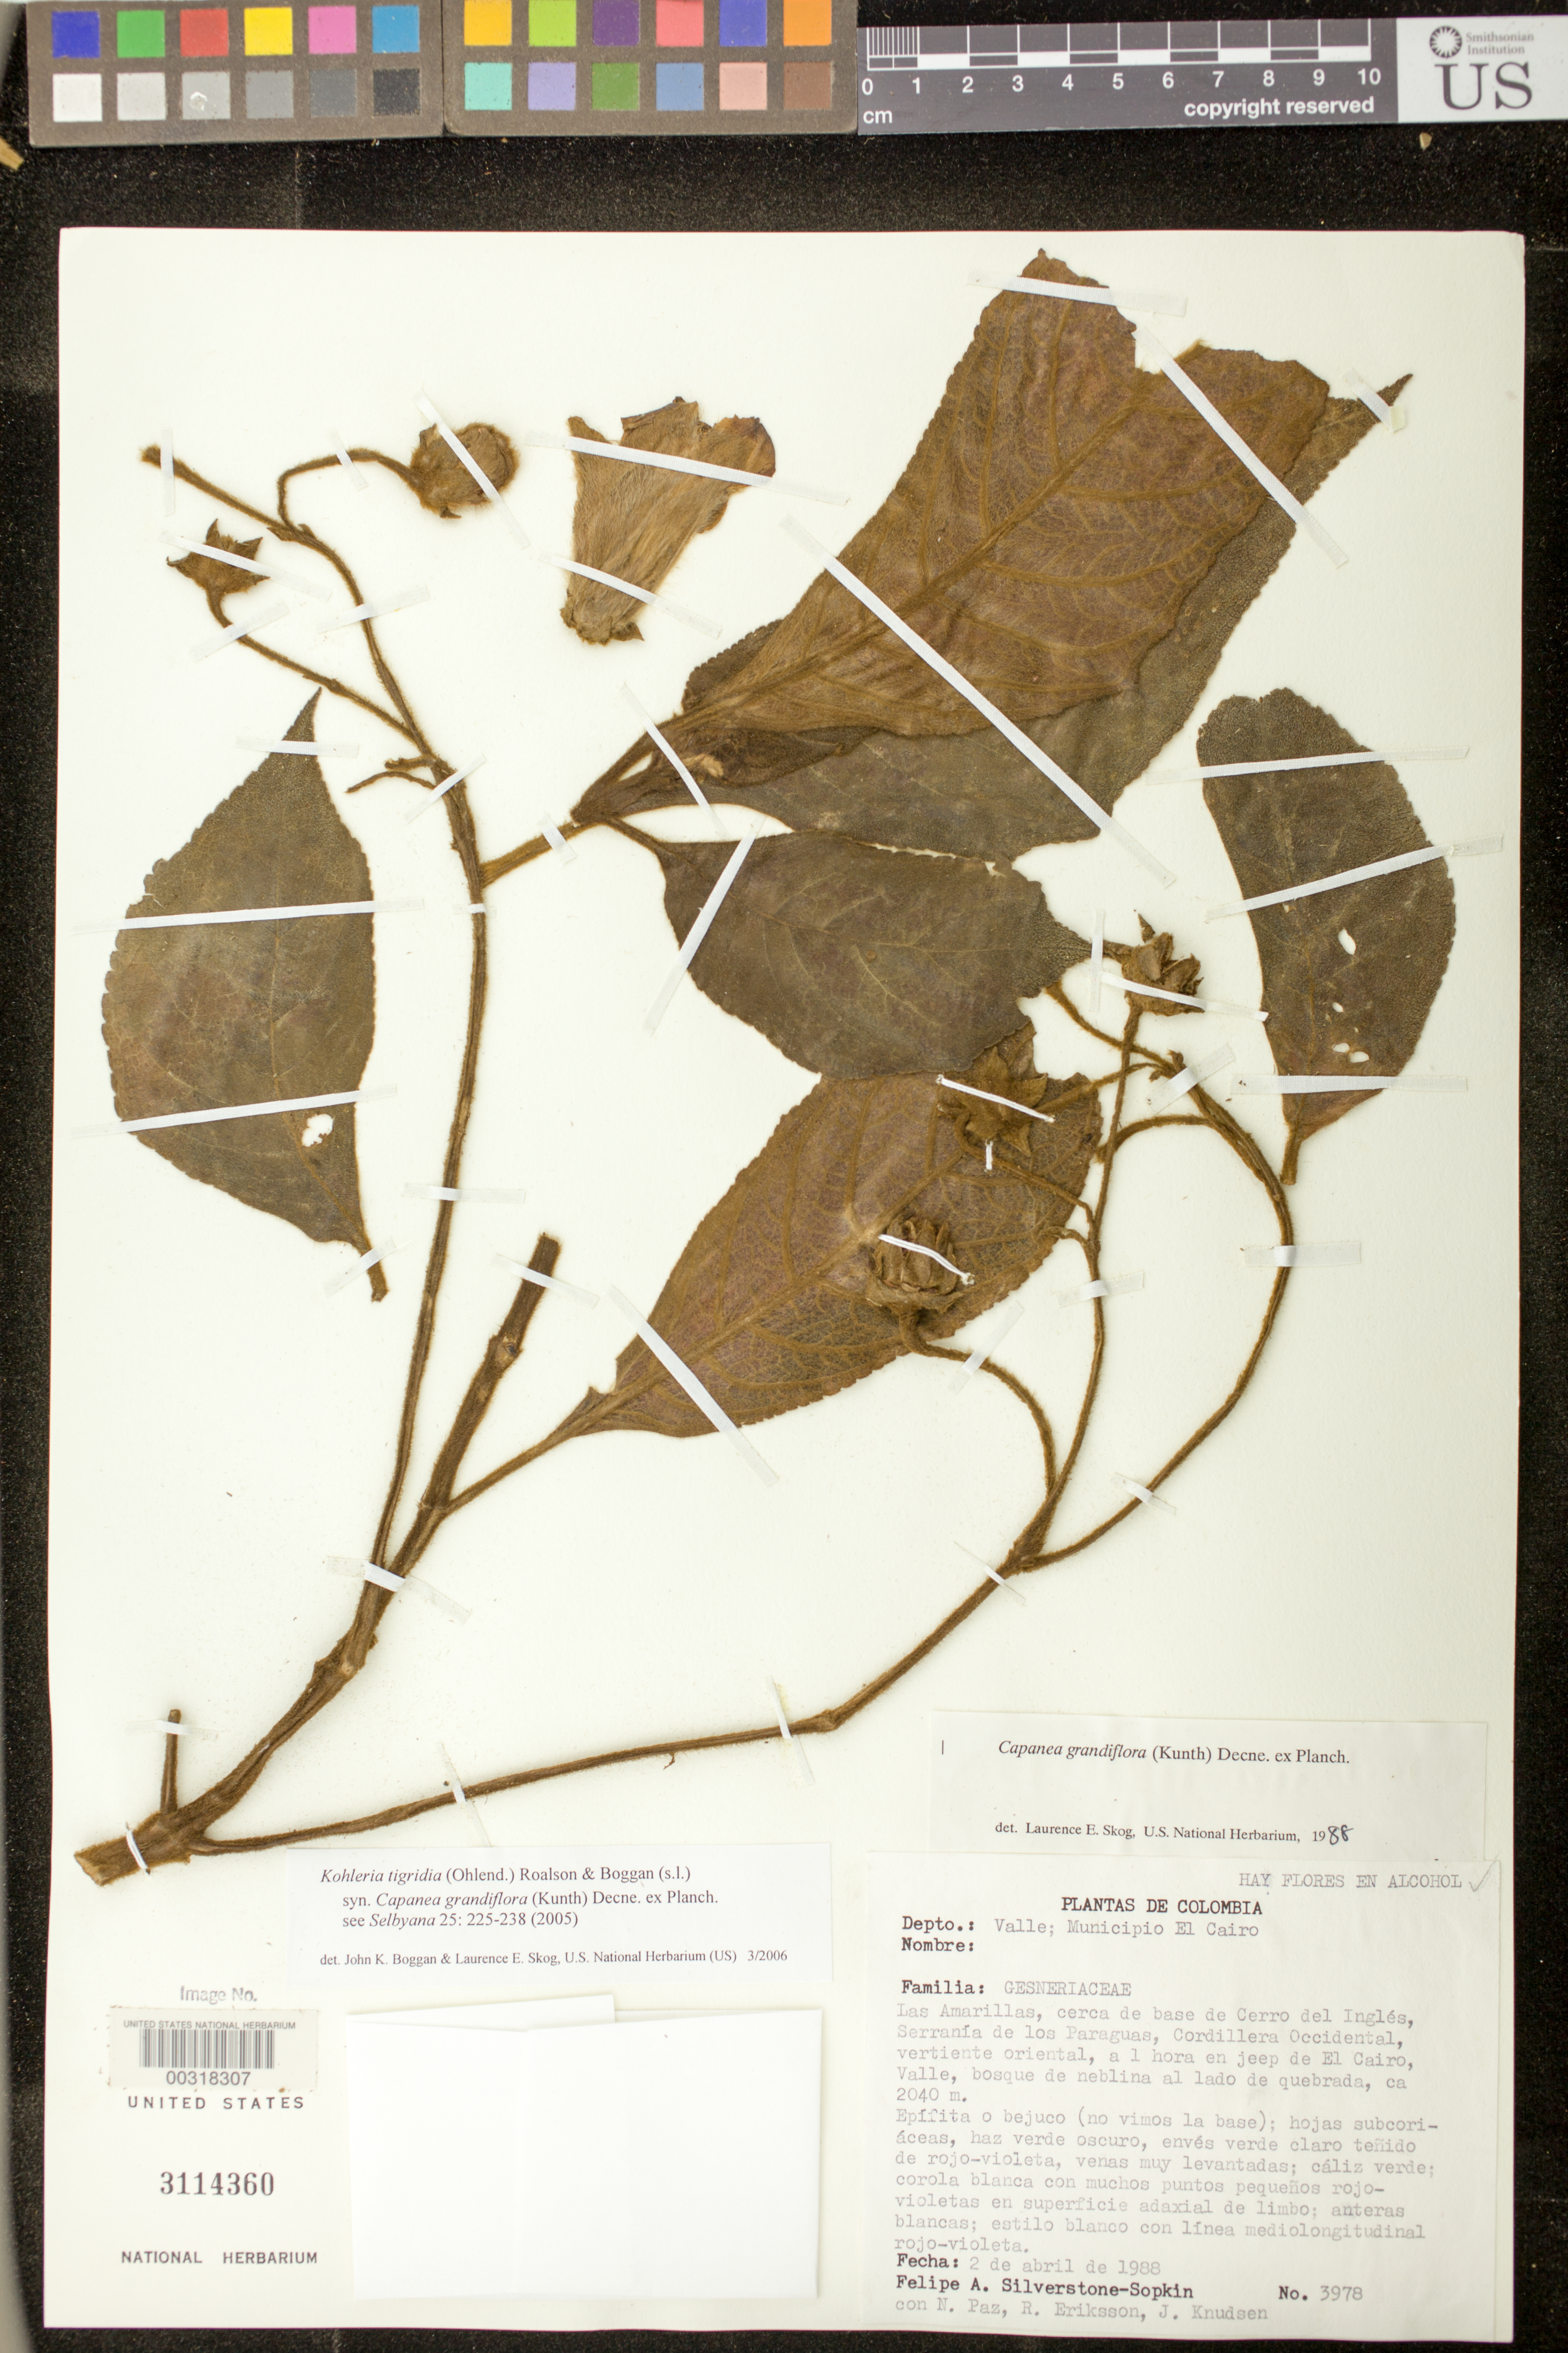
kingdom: Plantae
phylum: Tracheophyta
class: Magnoliopsida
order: Lamiales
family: Gesneriaceae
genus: Kohleria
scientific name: Kohleria tigridia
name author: (Ohlend.) Roalson & Boggan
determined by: Boggan, J. K.; Skog, L. E.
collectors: P. A. Silverstone-Sopkin, N. Paz, R. Eriksson & J. Knudsen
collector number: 3978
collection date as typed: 02 Apr 1988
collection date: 1988-04-02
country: Colombia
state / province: Valle del Cauca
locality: Mun. of El Cairo, Las Amarillas, near base of Cerro del Ingles, Serrania de los Paraguas, Cordillera Occidental, eastern slope ..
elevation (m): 2040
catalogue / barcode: US 3114360